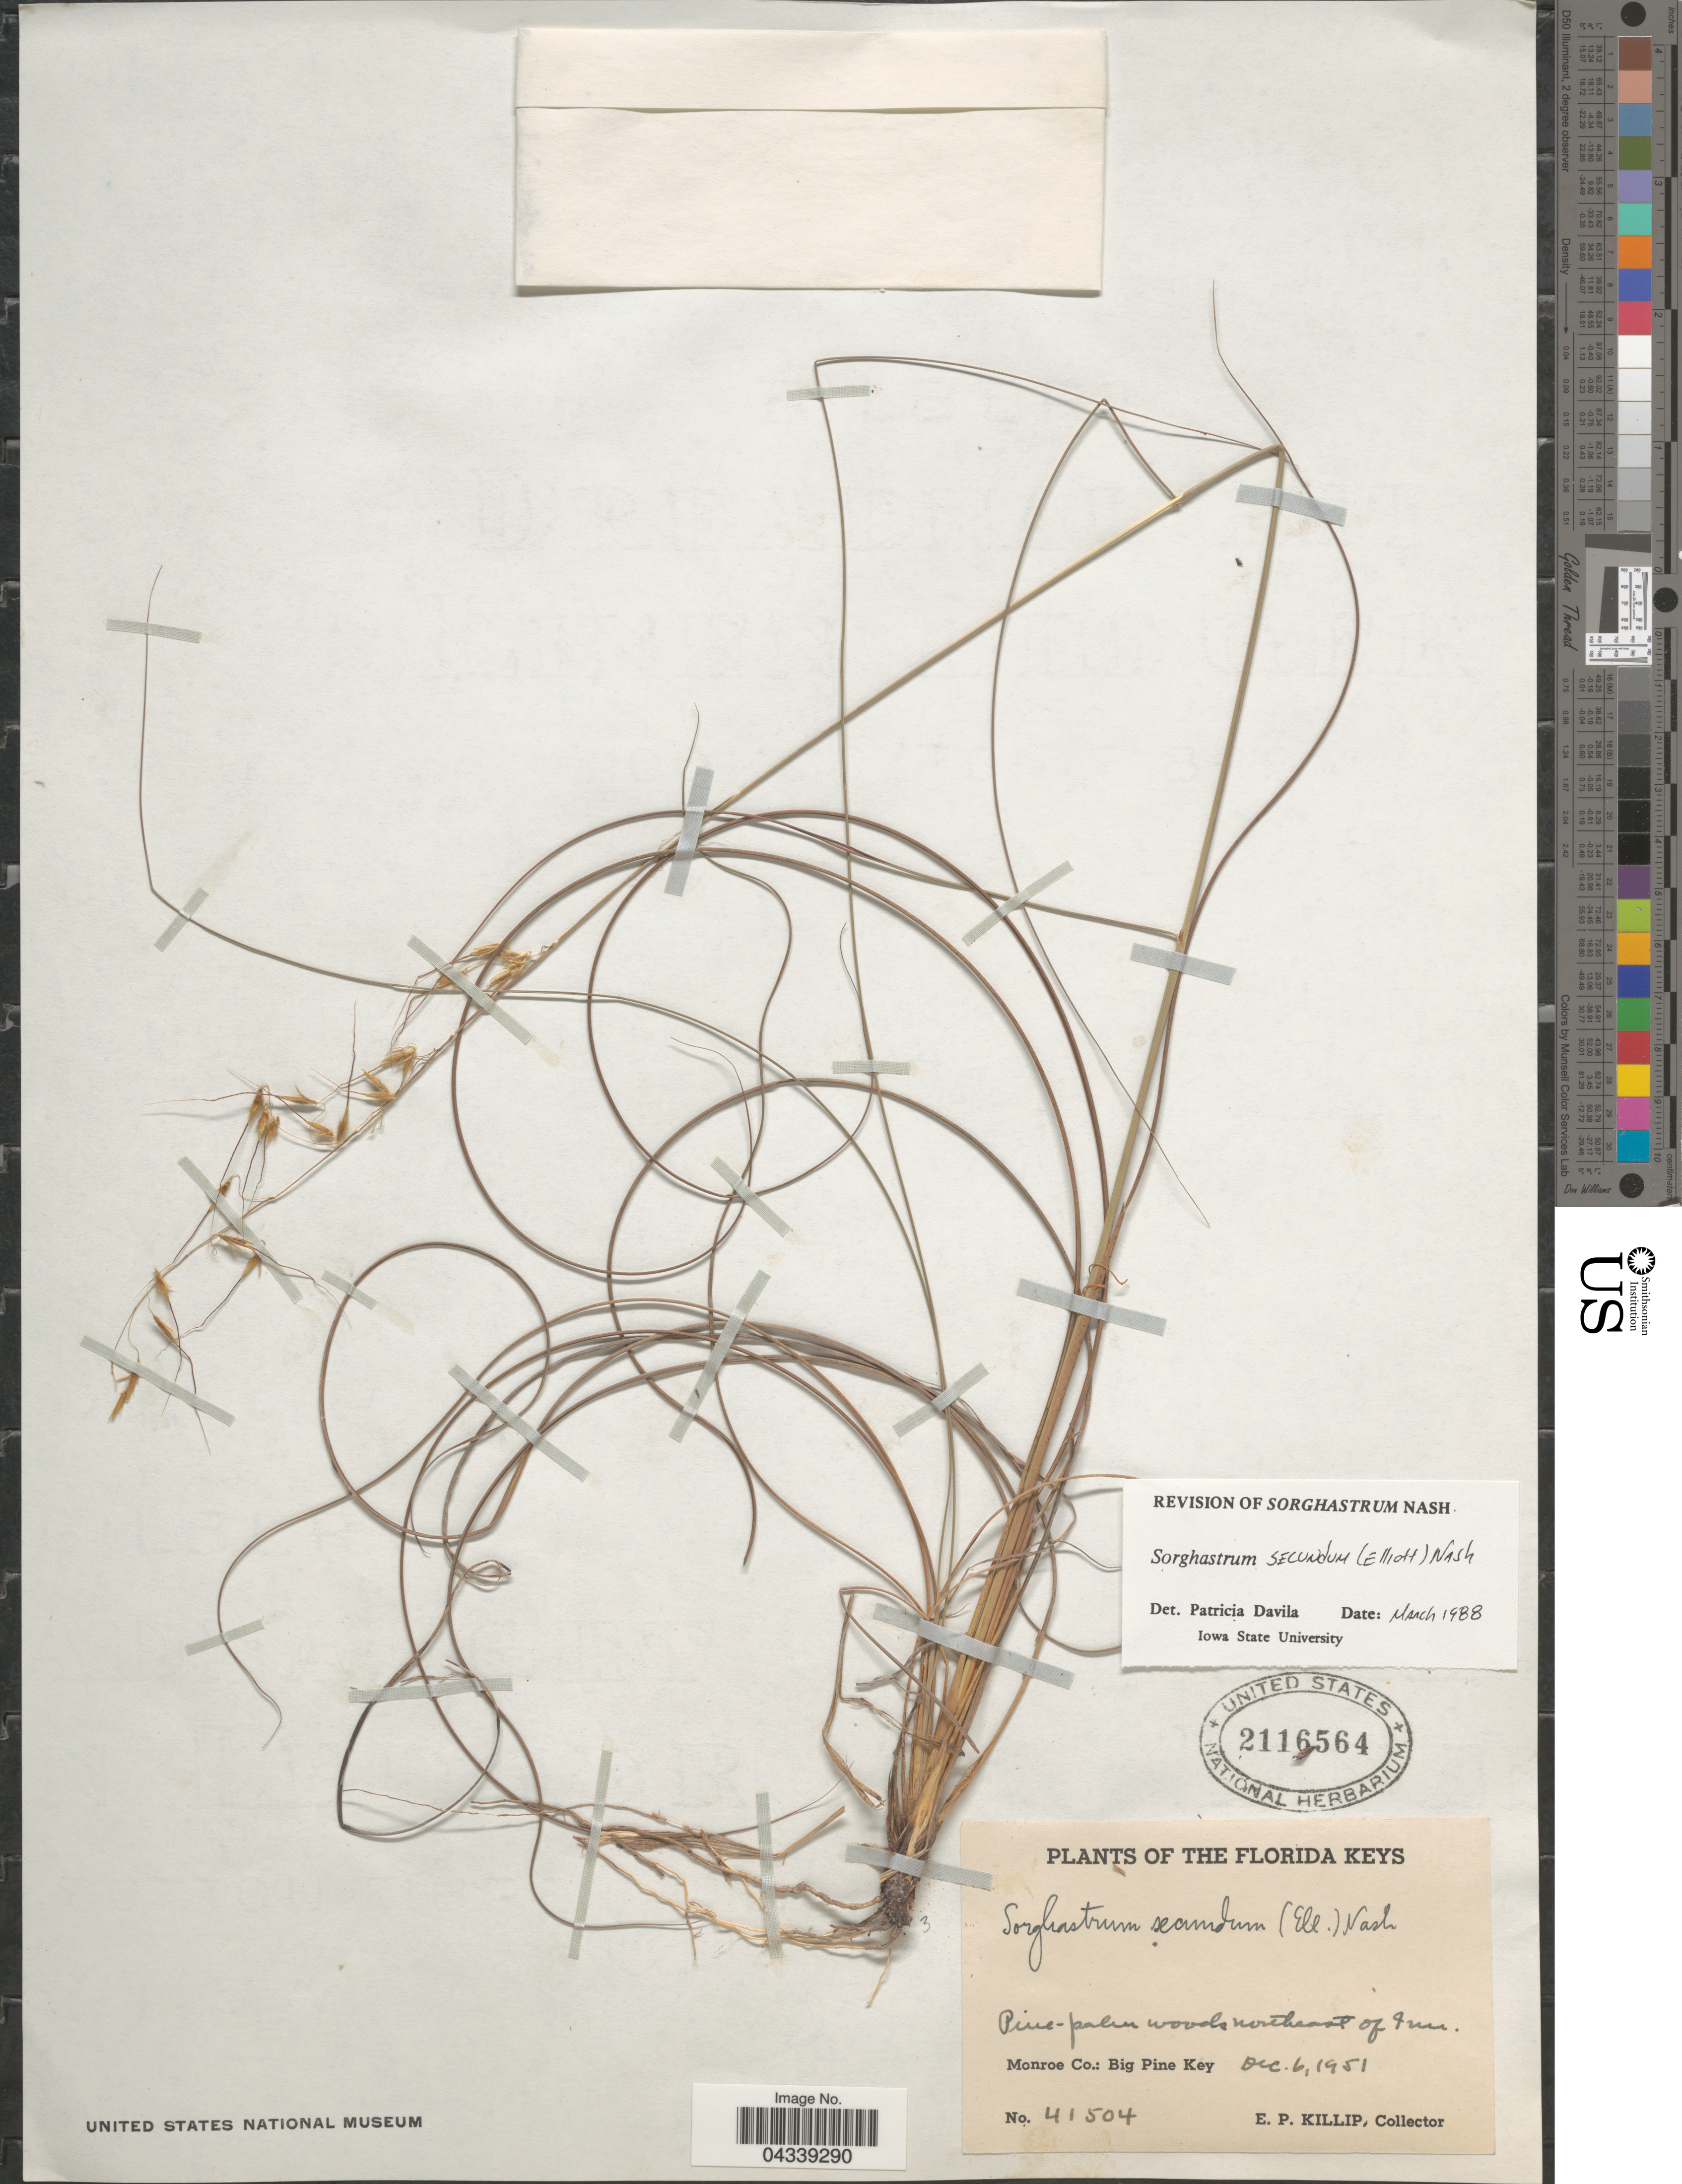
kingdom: Plantae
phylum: Tracheophyta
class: Liliopsida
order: Poales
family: Poaceae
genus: Sorghastrum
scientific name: Sorghastrum secundum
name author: (Elliott) Nash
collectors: E. P. Killip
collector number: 41504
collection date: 1951-12-06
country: United States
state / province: Florida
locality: The Florida Keys. Pine-palm woods northeast of Inn. Monroe Co.: Big Pine Key.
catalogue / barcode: US 2116564